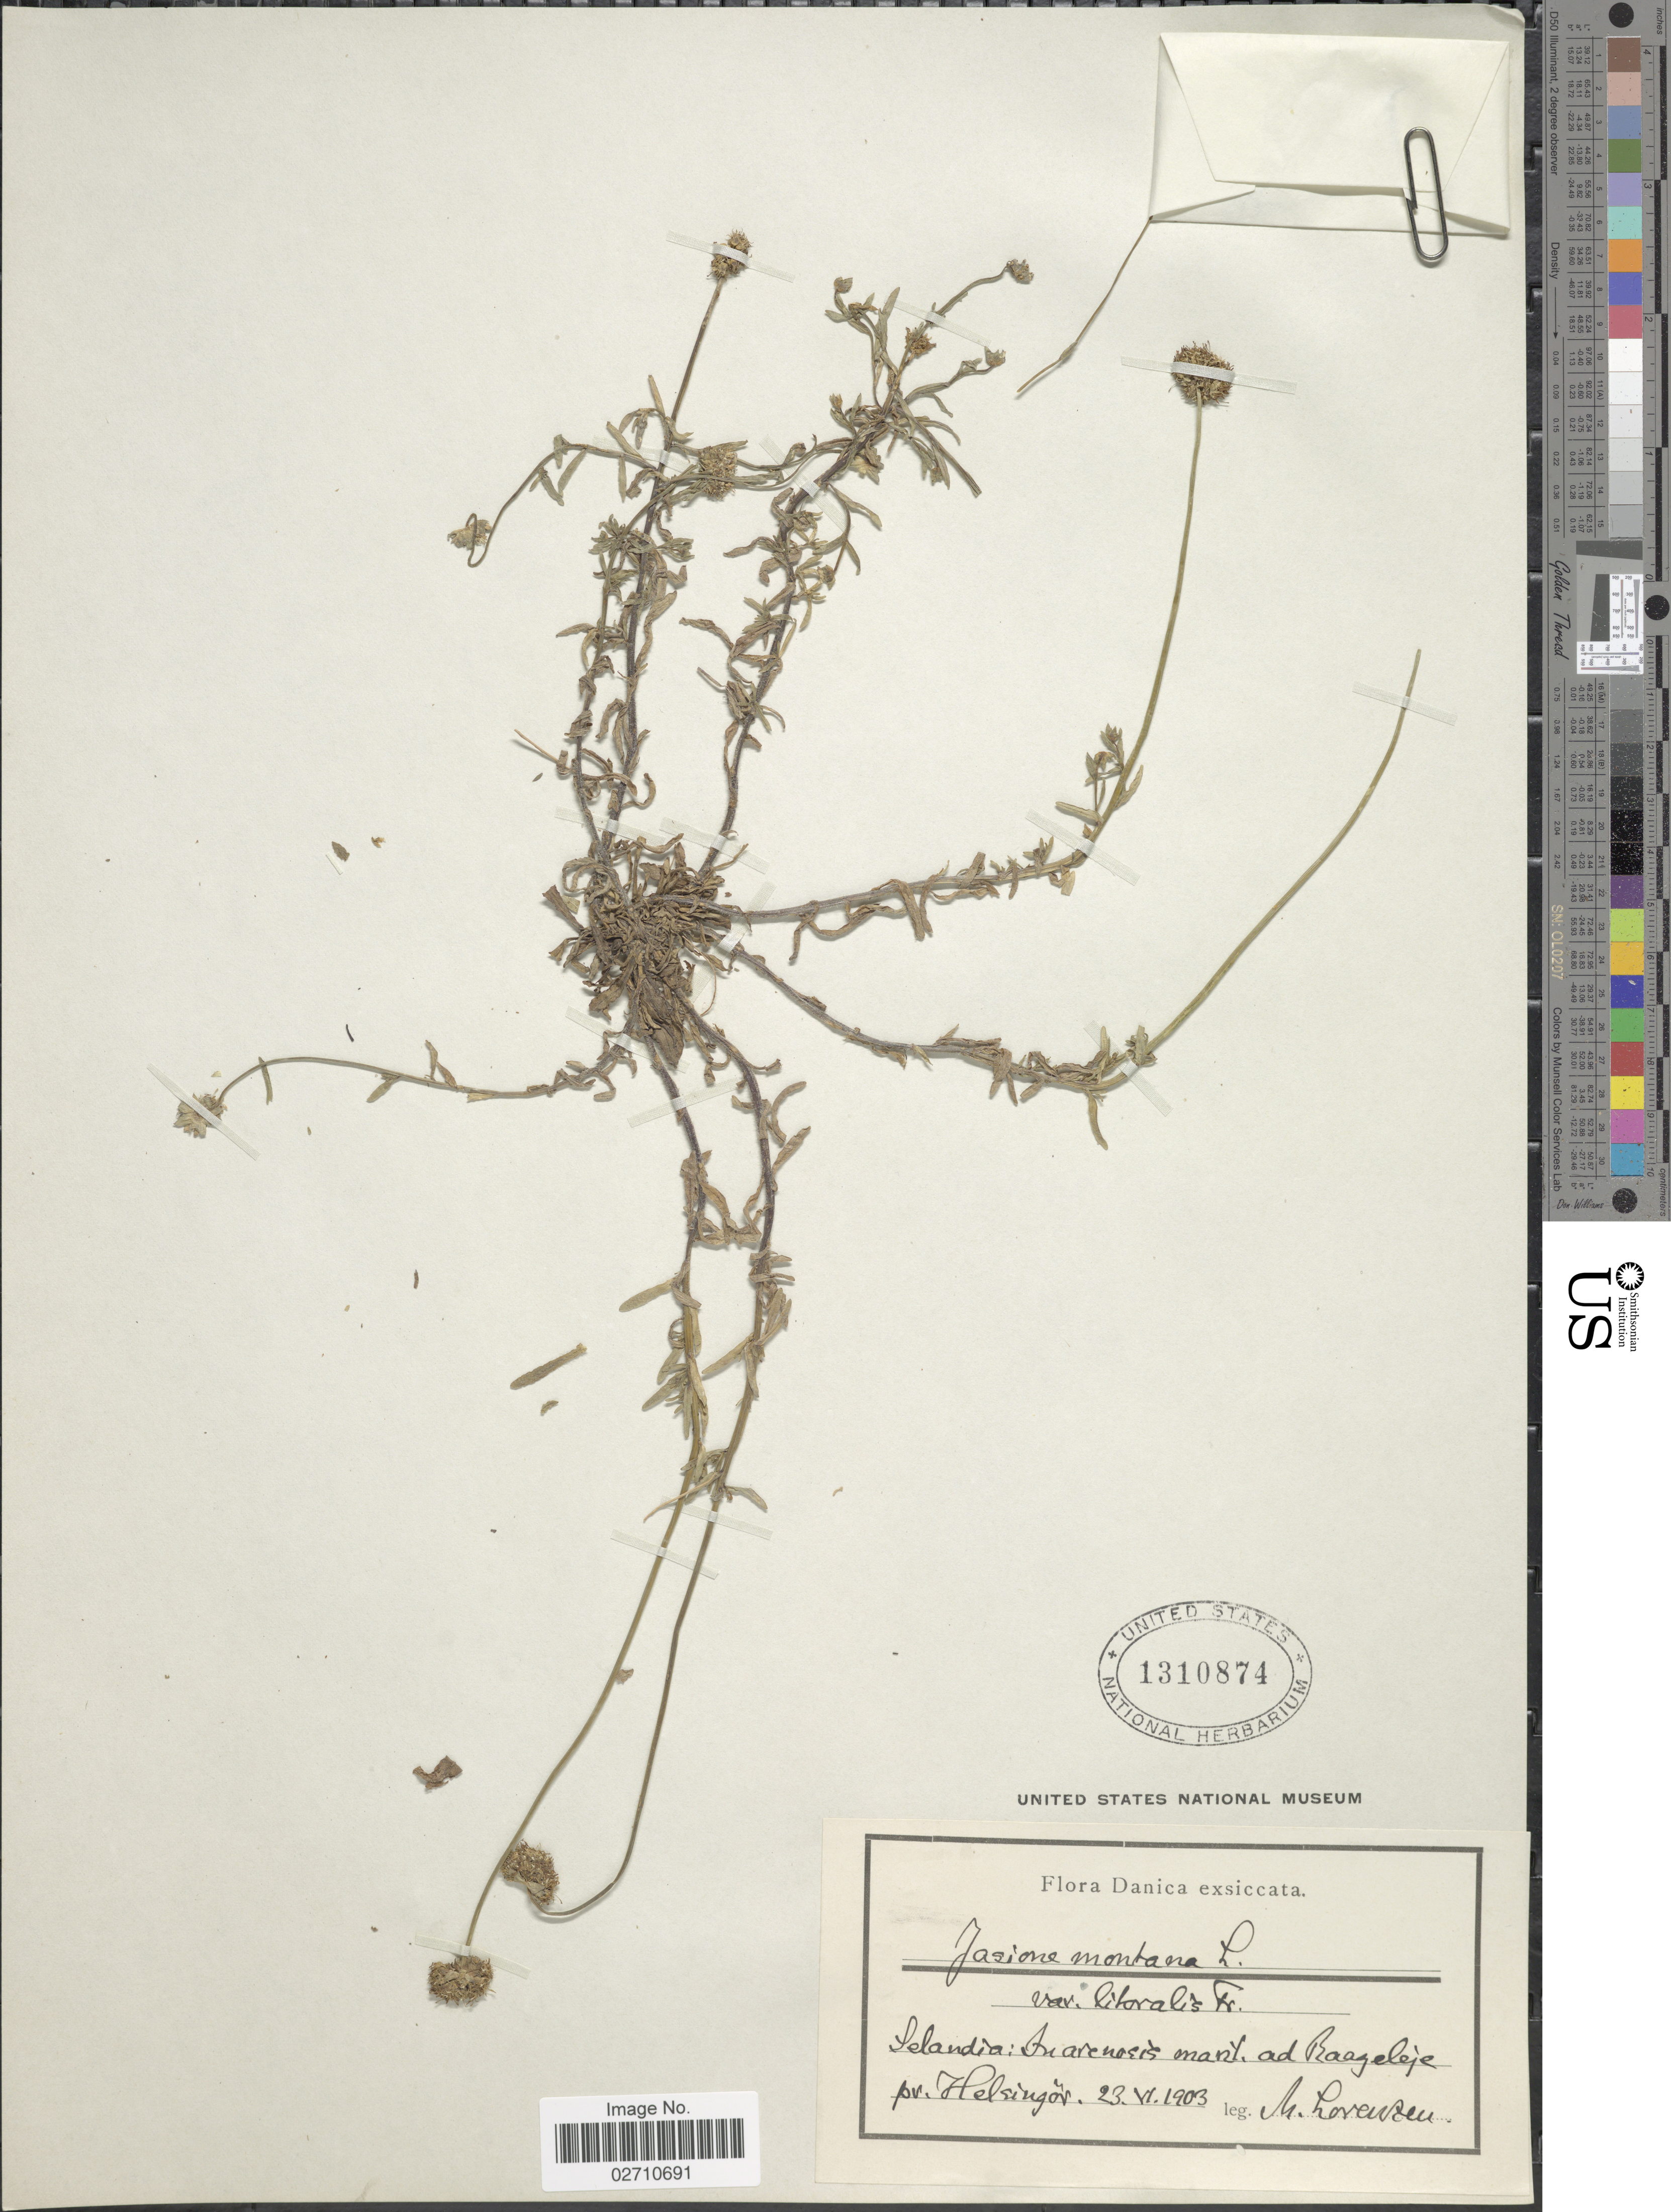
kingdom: Plantae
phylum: Tracheophyta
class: Magnoliopsida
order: Asterales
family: Campanulaceae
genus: Jasione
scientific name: Jasione montana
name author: L.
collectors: M. Lorenzen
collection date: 1903-06-23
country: Denmark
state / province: Hovedstaden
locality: Danica, Selandia: In arenosis mant ad. Baageleije pr. Helsingor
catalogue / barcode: US 1310874